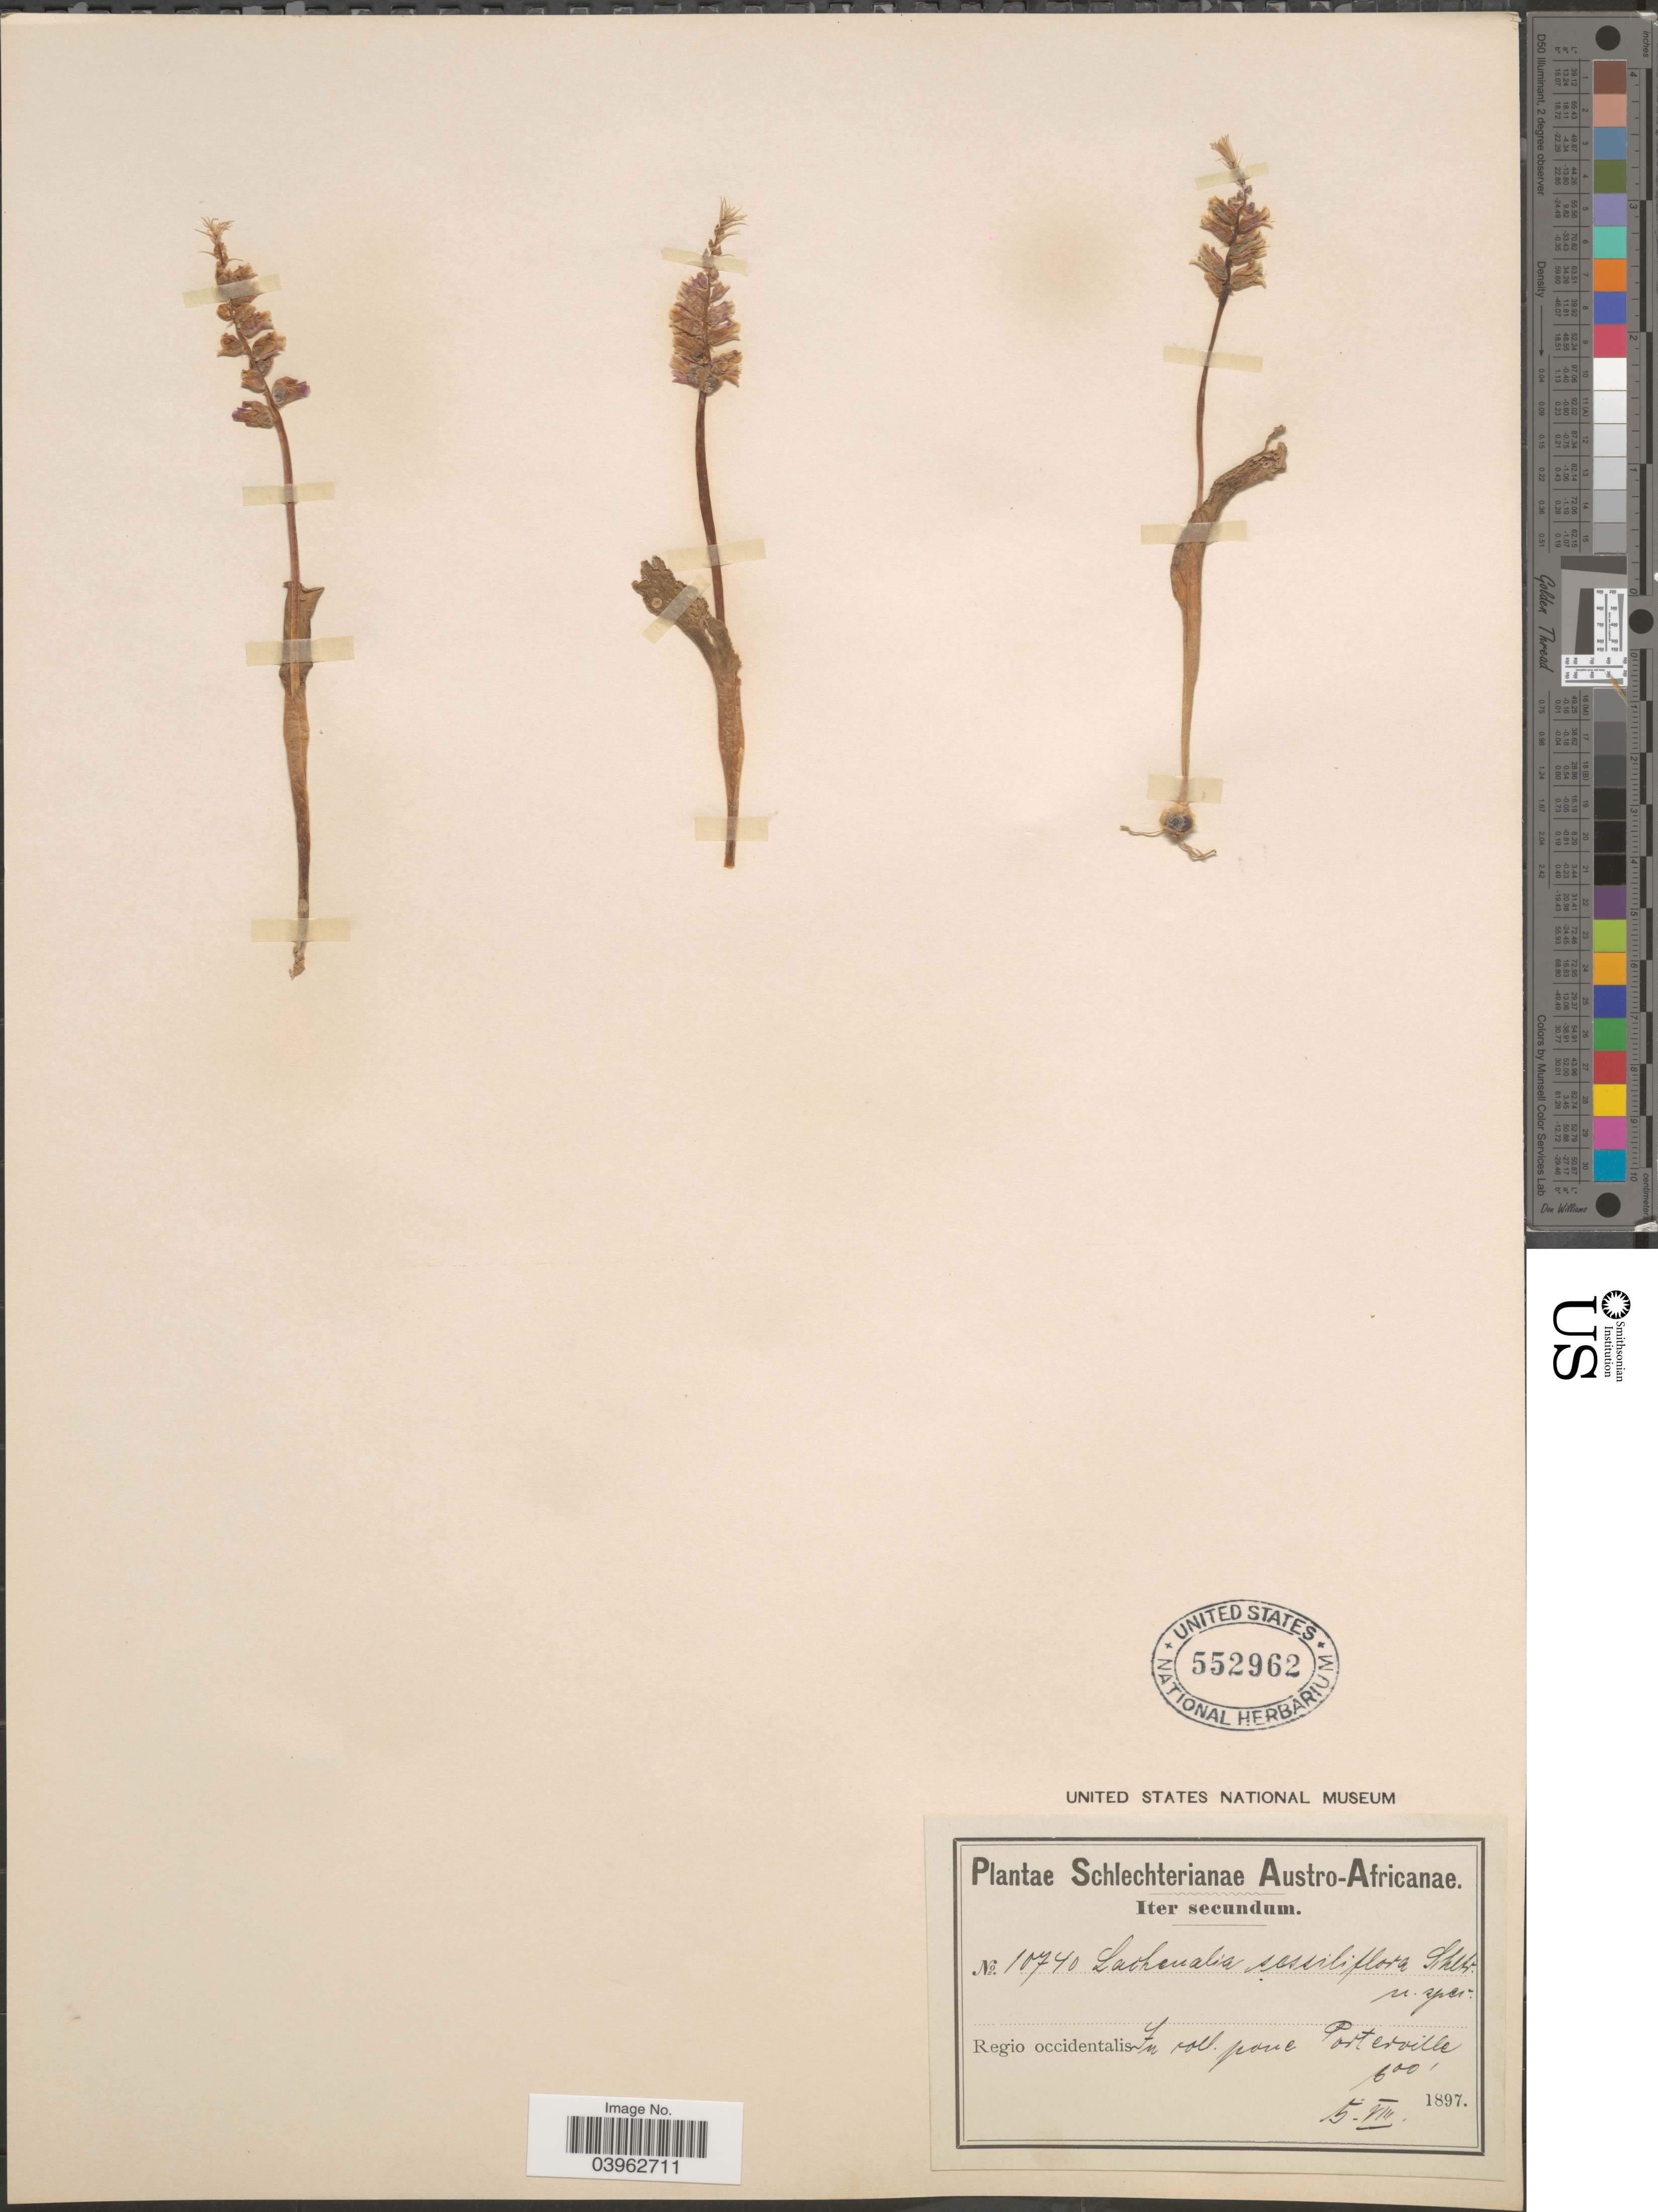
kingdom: Plantae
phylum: Tracheophyta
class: Liliopsida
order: Asparagales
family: Asparagaceae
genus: Lachenalia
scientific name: Lachenalia sp.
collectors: Schlechter, --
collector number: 10740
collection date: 1897-08-15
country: South Africa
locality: Austro-Africanae. Regio occidentalis In coll. pone Porterville.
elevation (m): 183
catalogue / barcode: US 552962